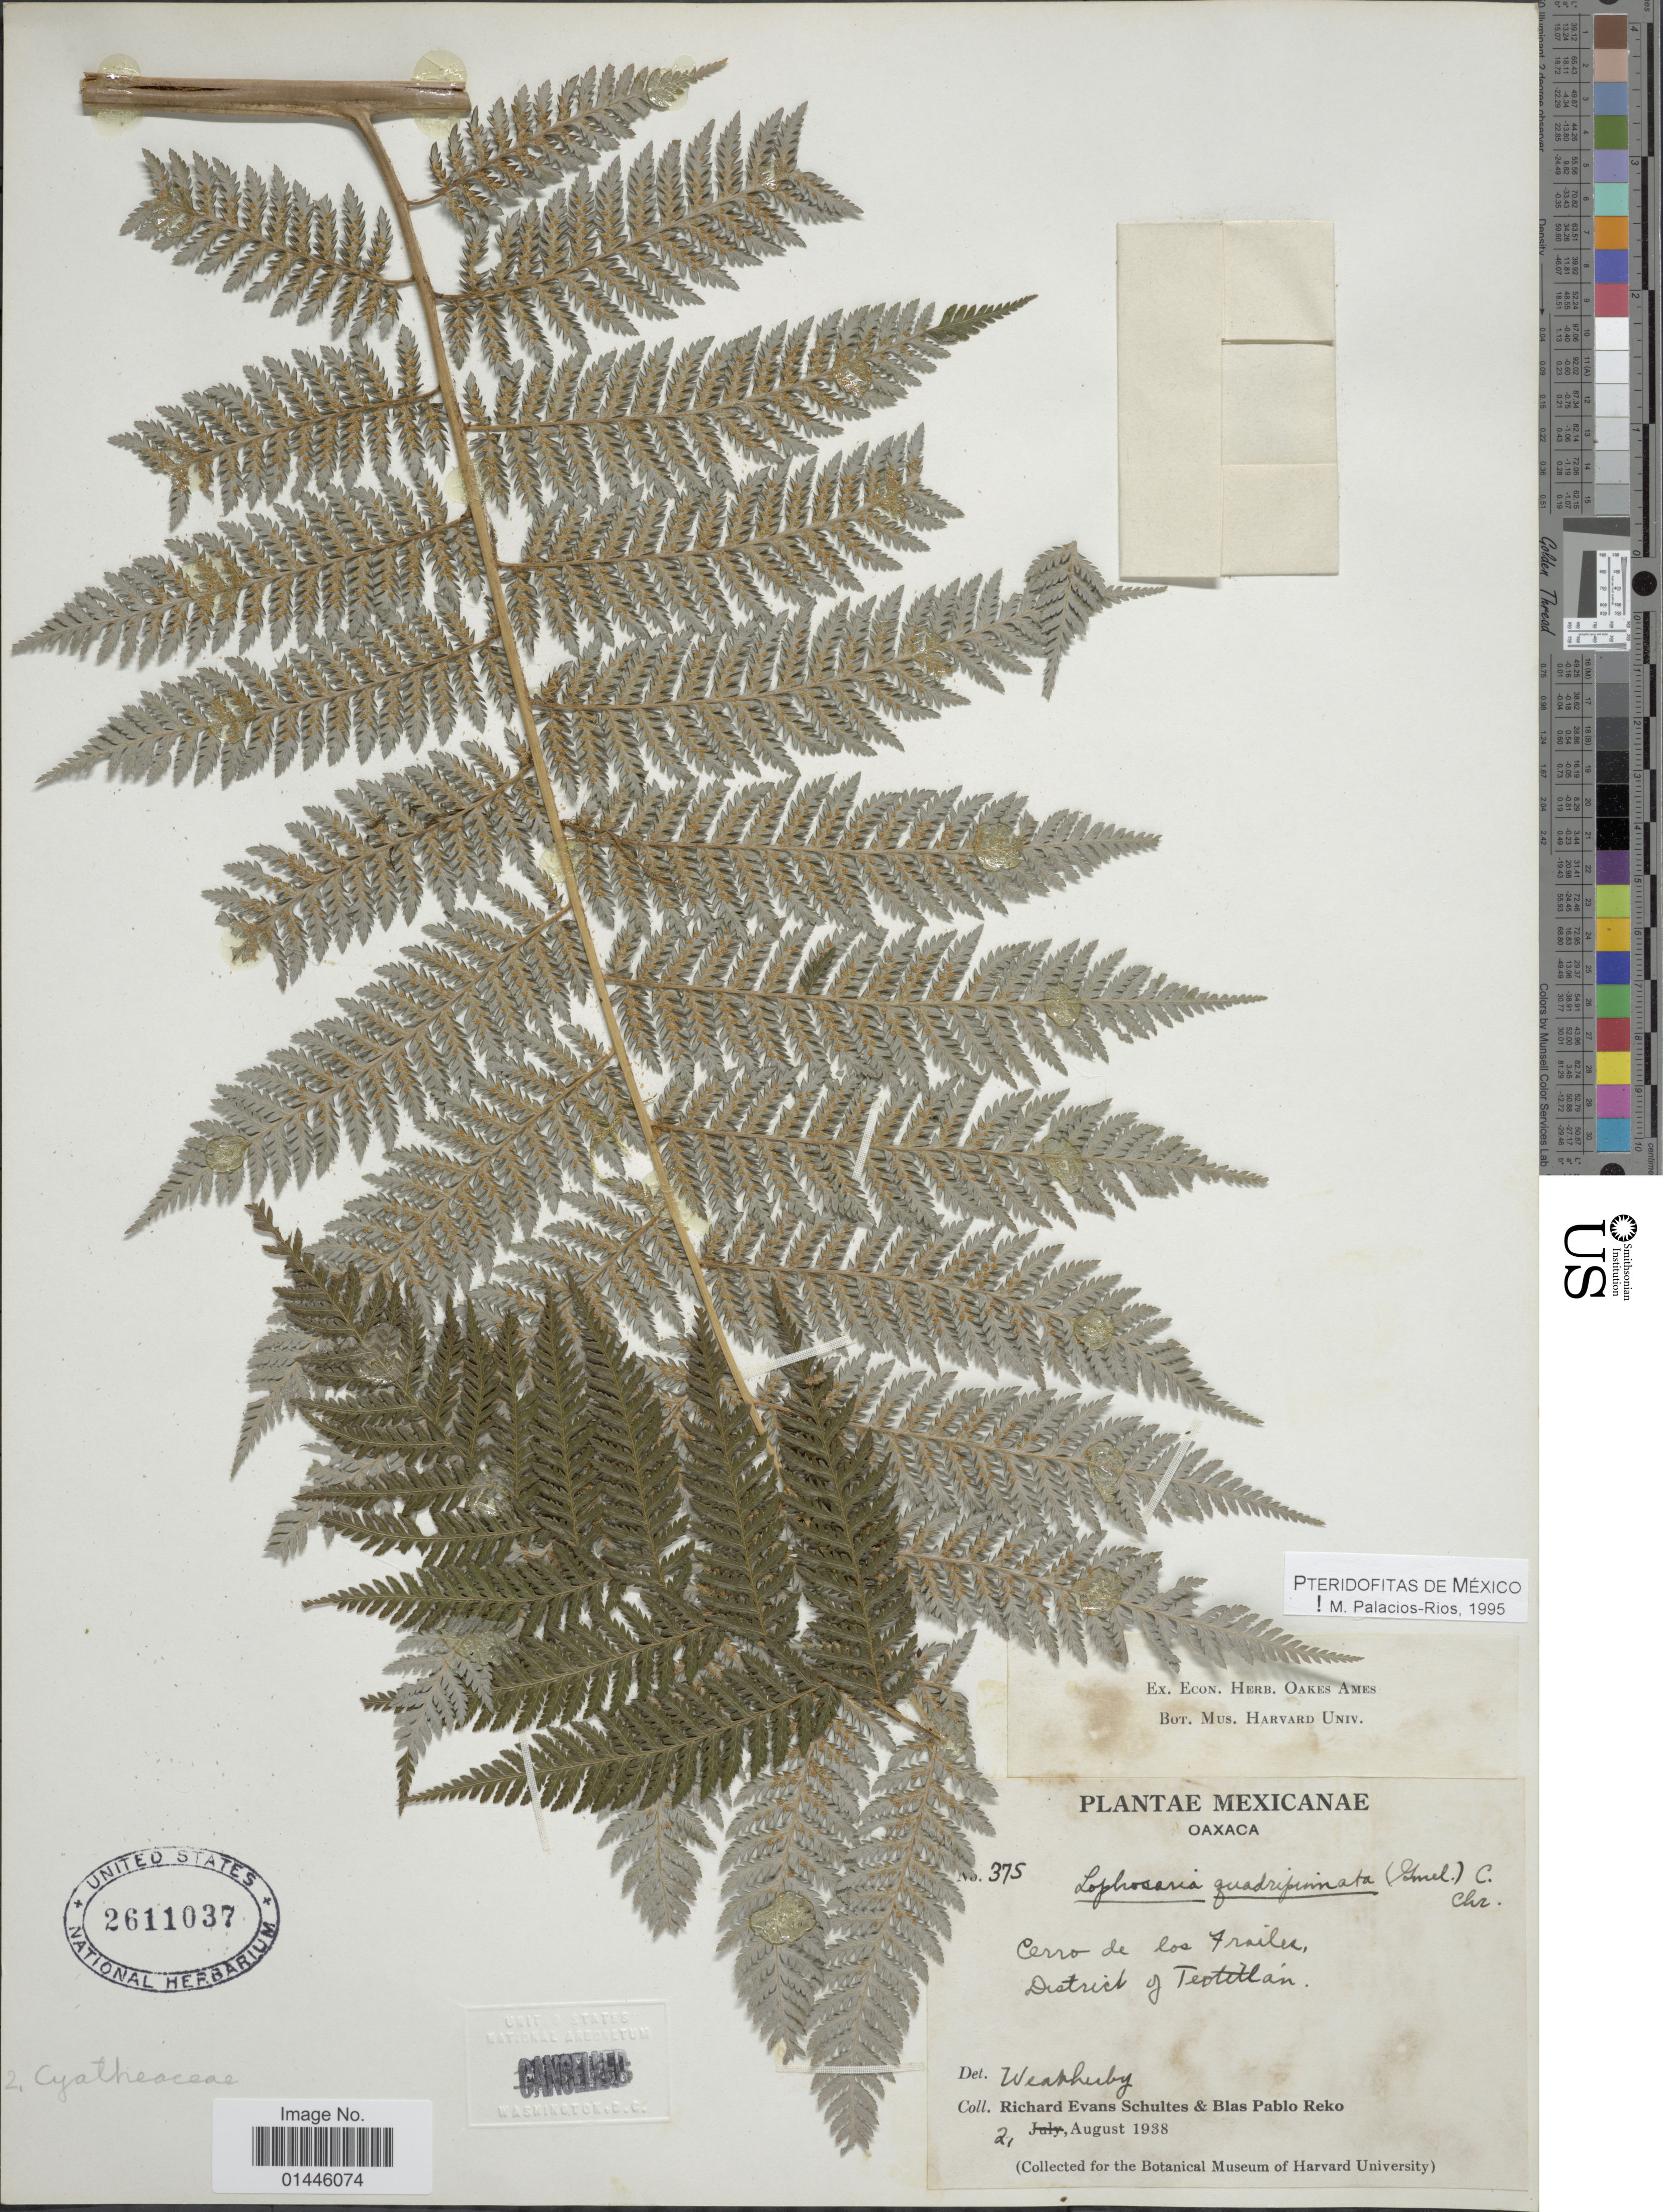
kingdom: Plantae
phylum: Tracheophyta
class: Polypodiopsida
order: Cyatheales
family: Dicksoniaceae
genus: Lophosoria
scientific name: Lophosoria quadripinnata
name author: (J.F. Gmel.) C. Chr.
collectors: R. E. Schultes & B. P. Reko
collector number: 375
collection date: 1938-08-21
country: Mexico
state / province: Oaxaca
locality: District of Teotitlan.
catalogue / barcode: US 2611037